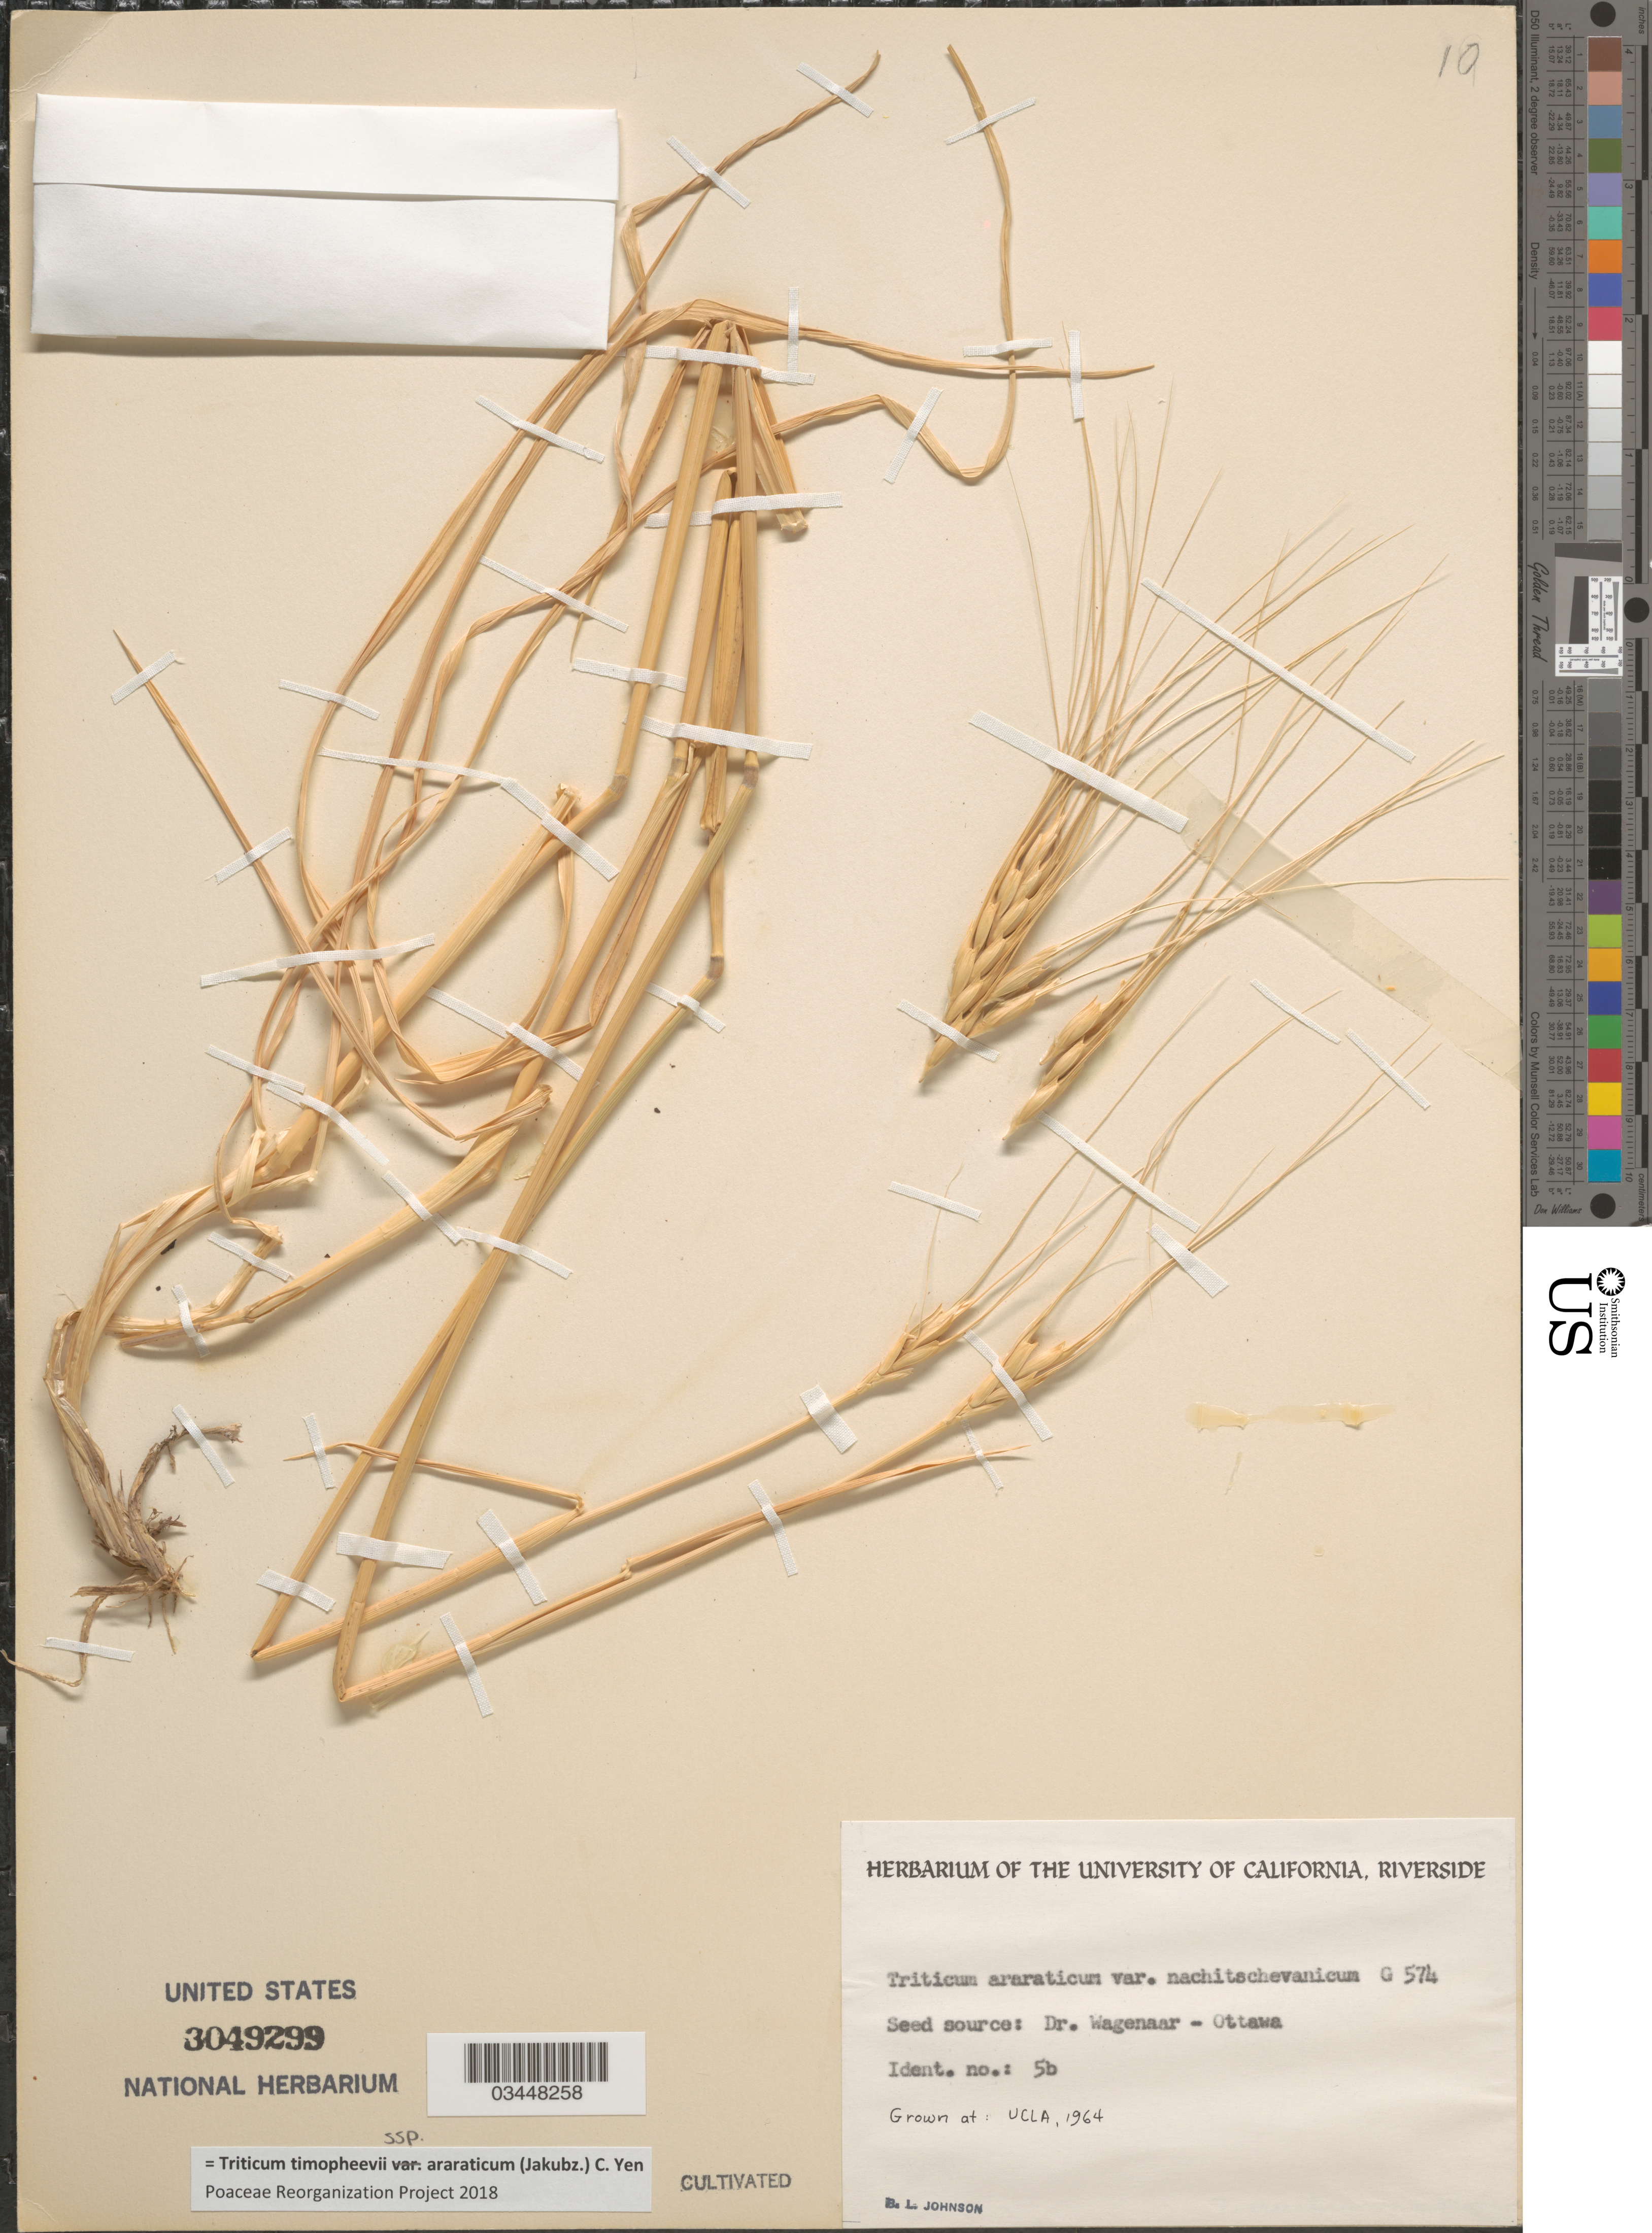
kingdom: Plantae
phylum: Tracheophyta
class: Liliopsida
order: Poales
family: Poaceae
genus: Triticum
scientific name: Triticum timopheevii subsp. araraticum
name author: (Jakubz.) C. Yen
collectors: B. Johnson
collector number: G574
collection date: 1964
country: United States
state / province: California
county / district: Los Angeles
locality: UCLA.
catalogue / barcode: US 3049299